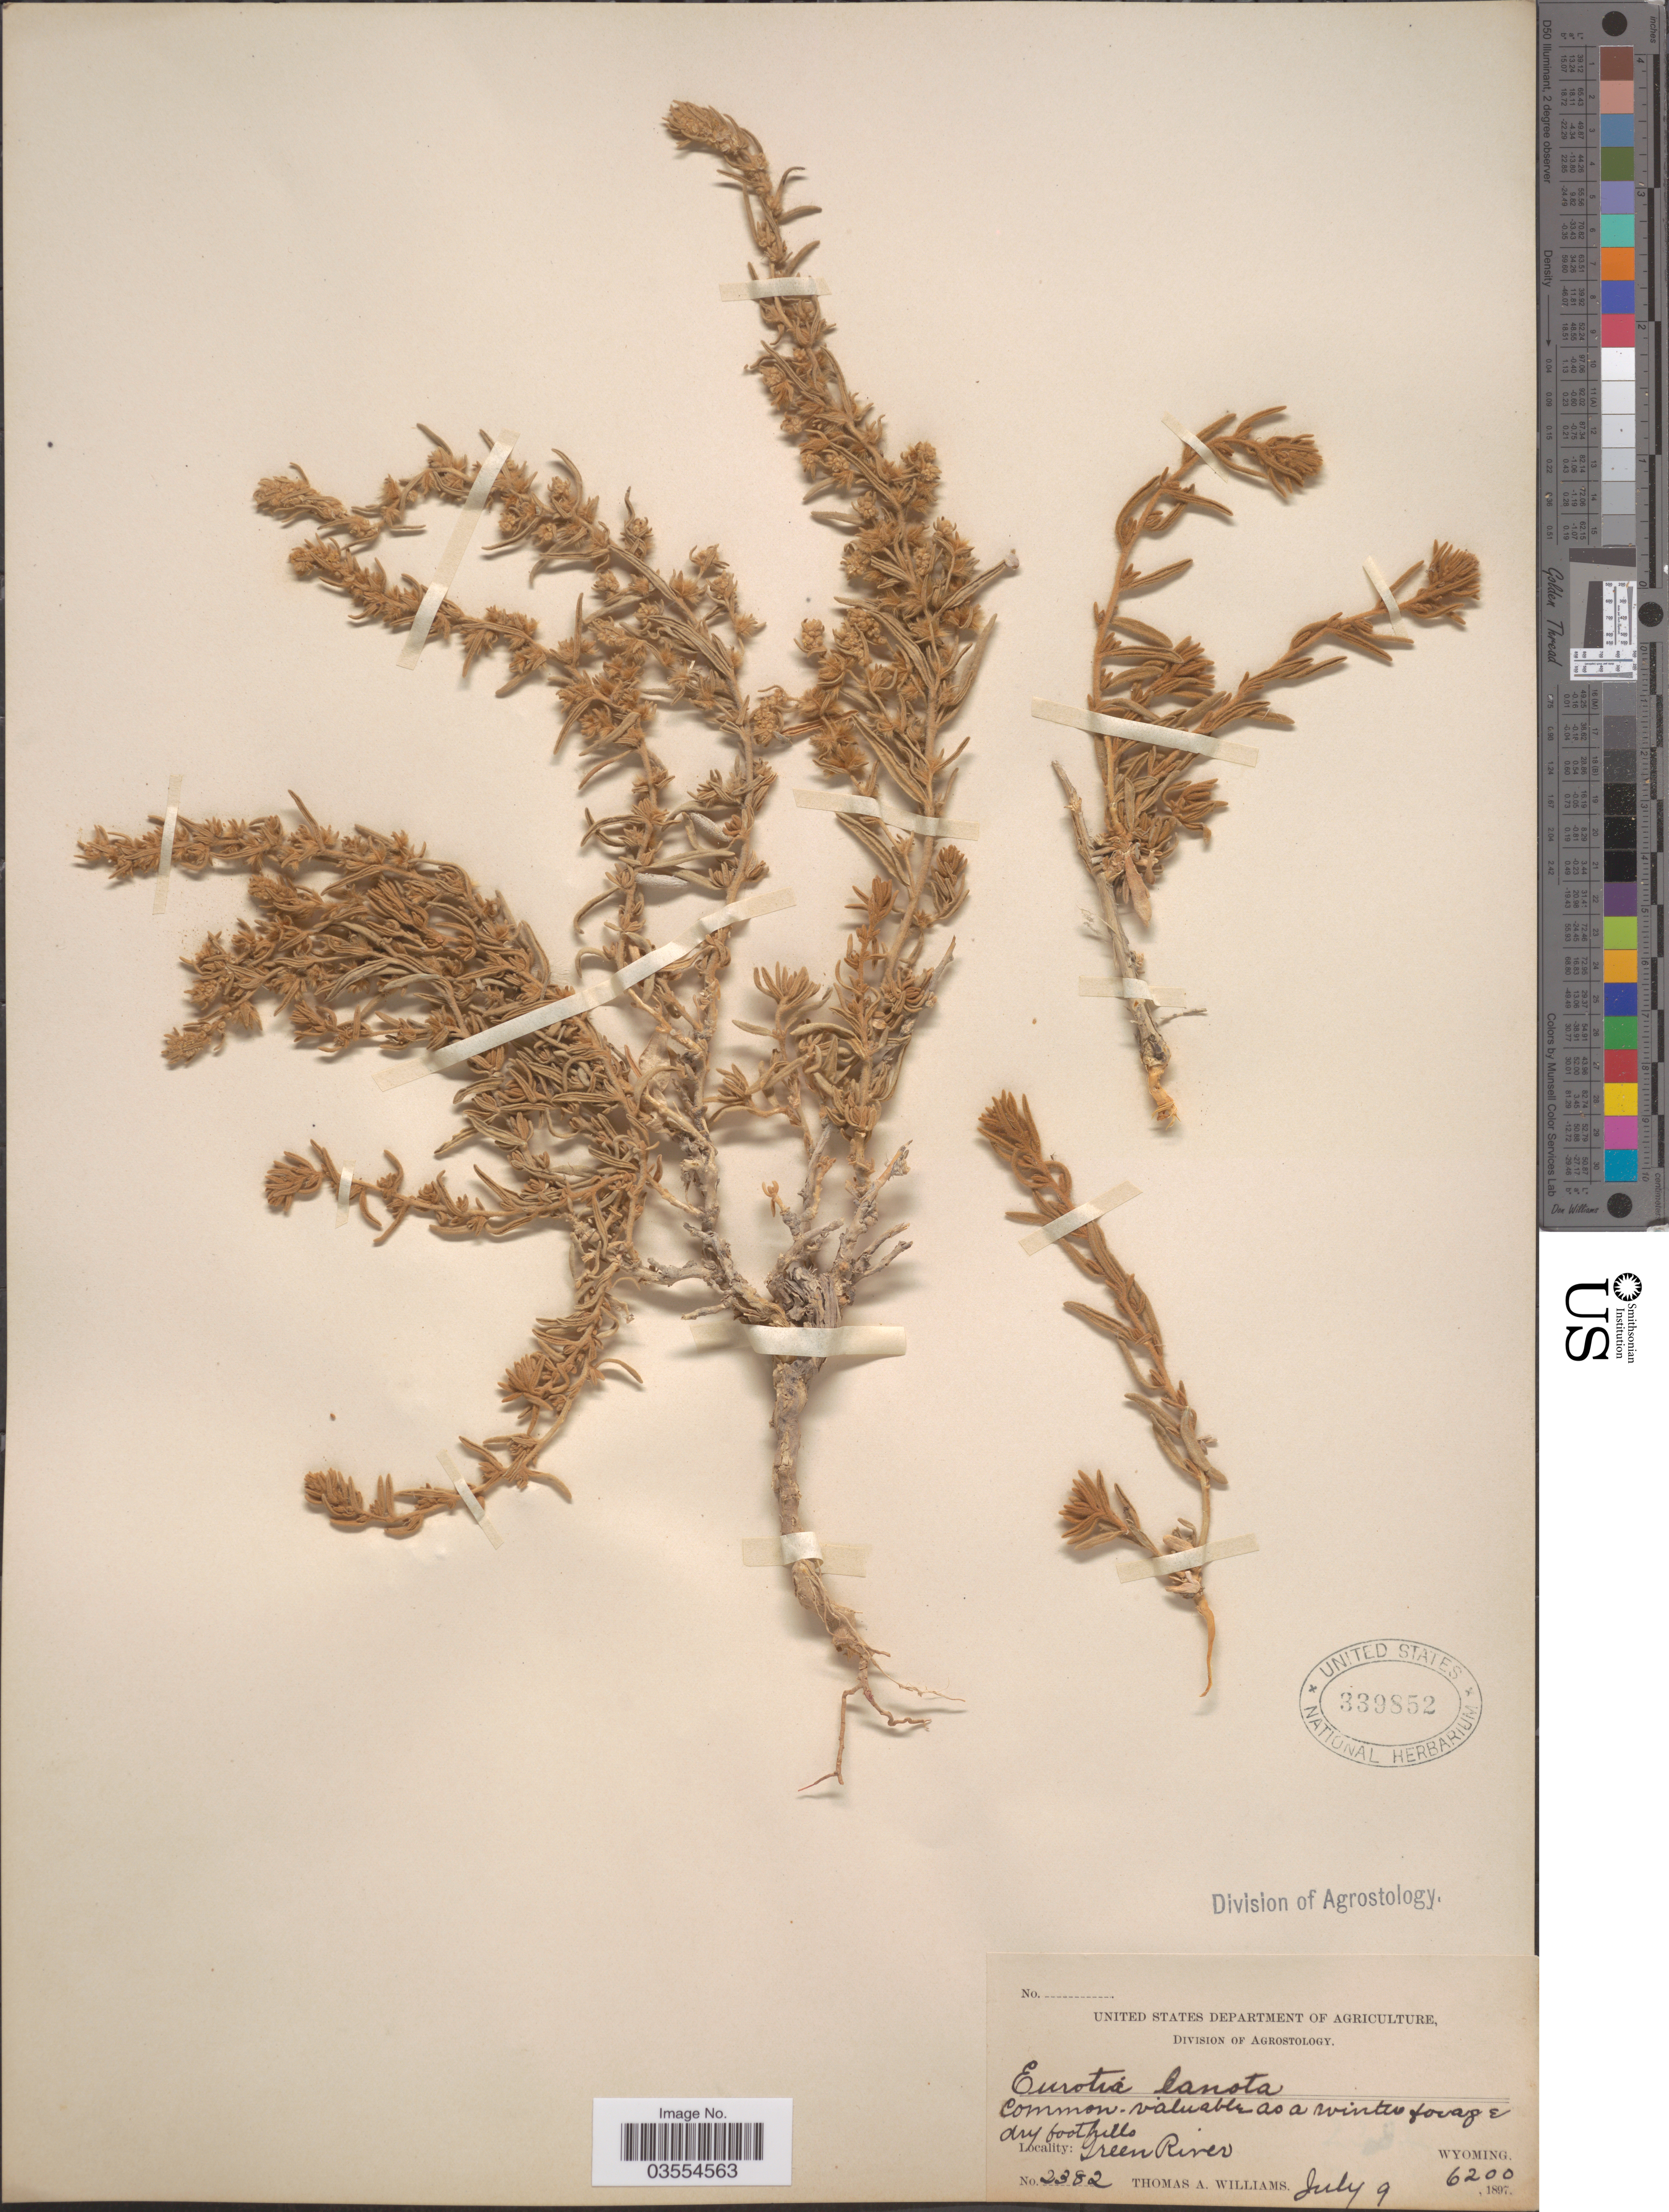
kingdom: Plantae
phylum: Tracheophyta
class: Magnoliopsida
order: Caryophyllales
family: Amaranthaceae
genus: Krascheninnikovia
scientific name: Krascheninnikovia lanata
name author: (Pursh) A. Meeuse & A.Smit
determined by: U.S. National Herbarium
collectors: T. A. Williams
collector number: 2382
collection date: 1897-07-09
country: United States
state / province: Wyoming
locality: Green River.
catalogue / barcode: US 339852